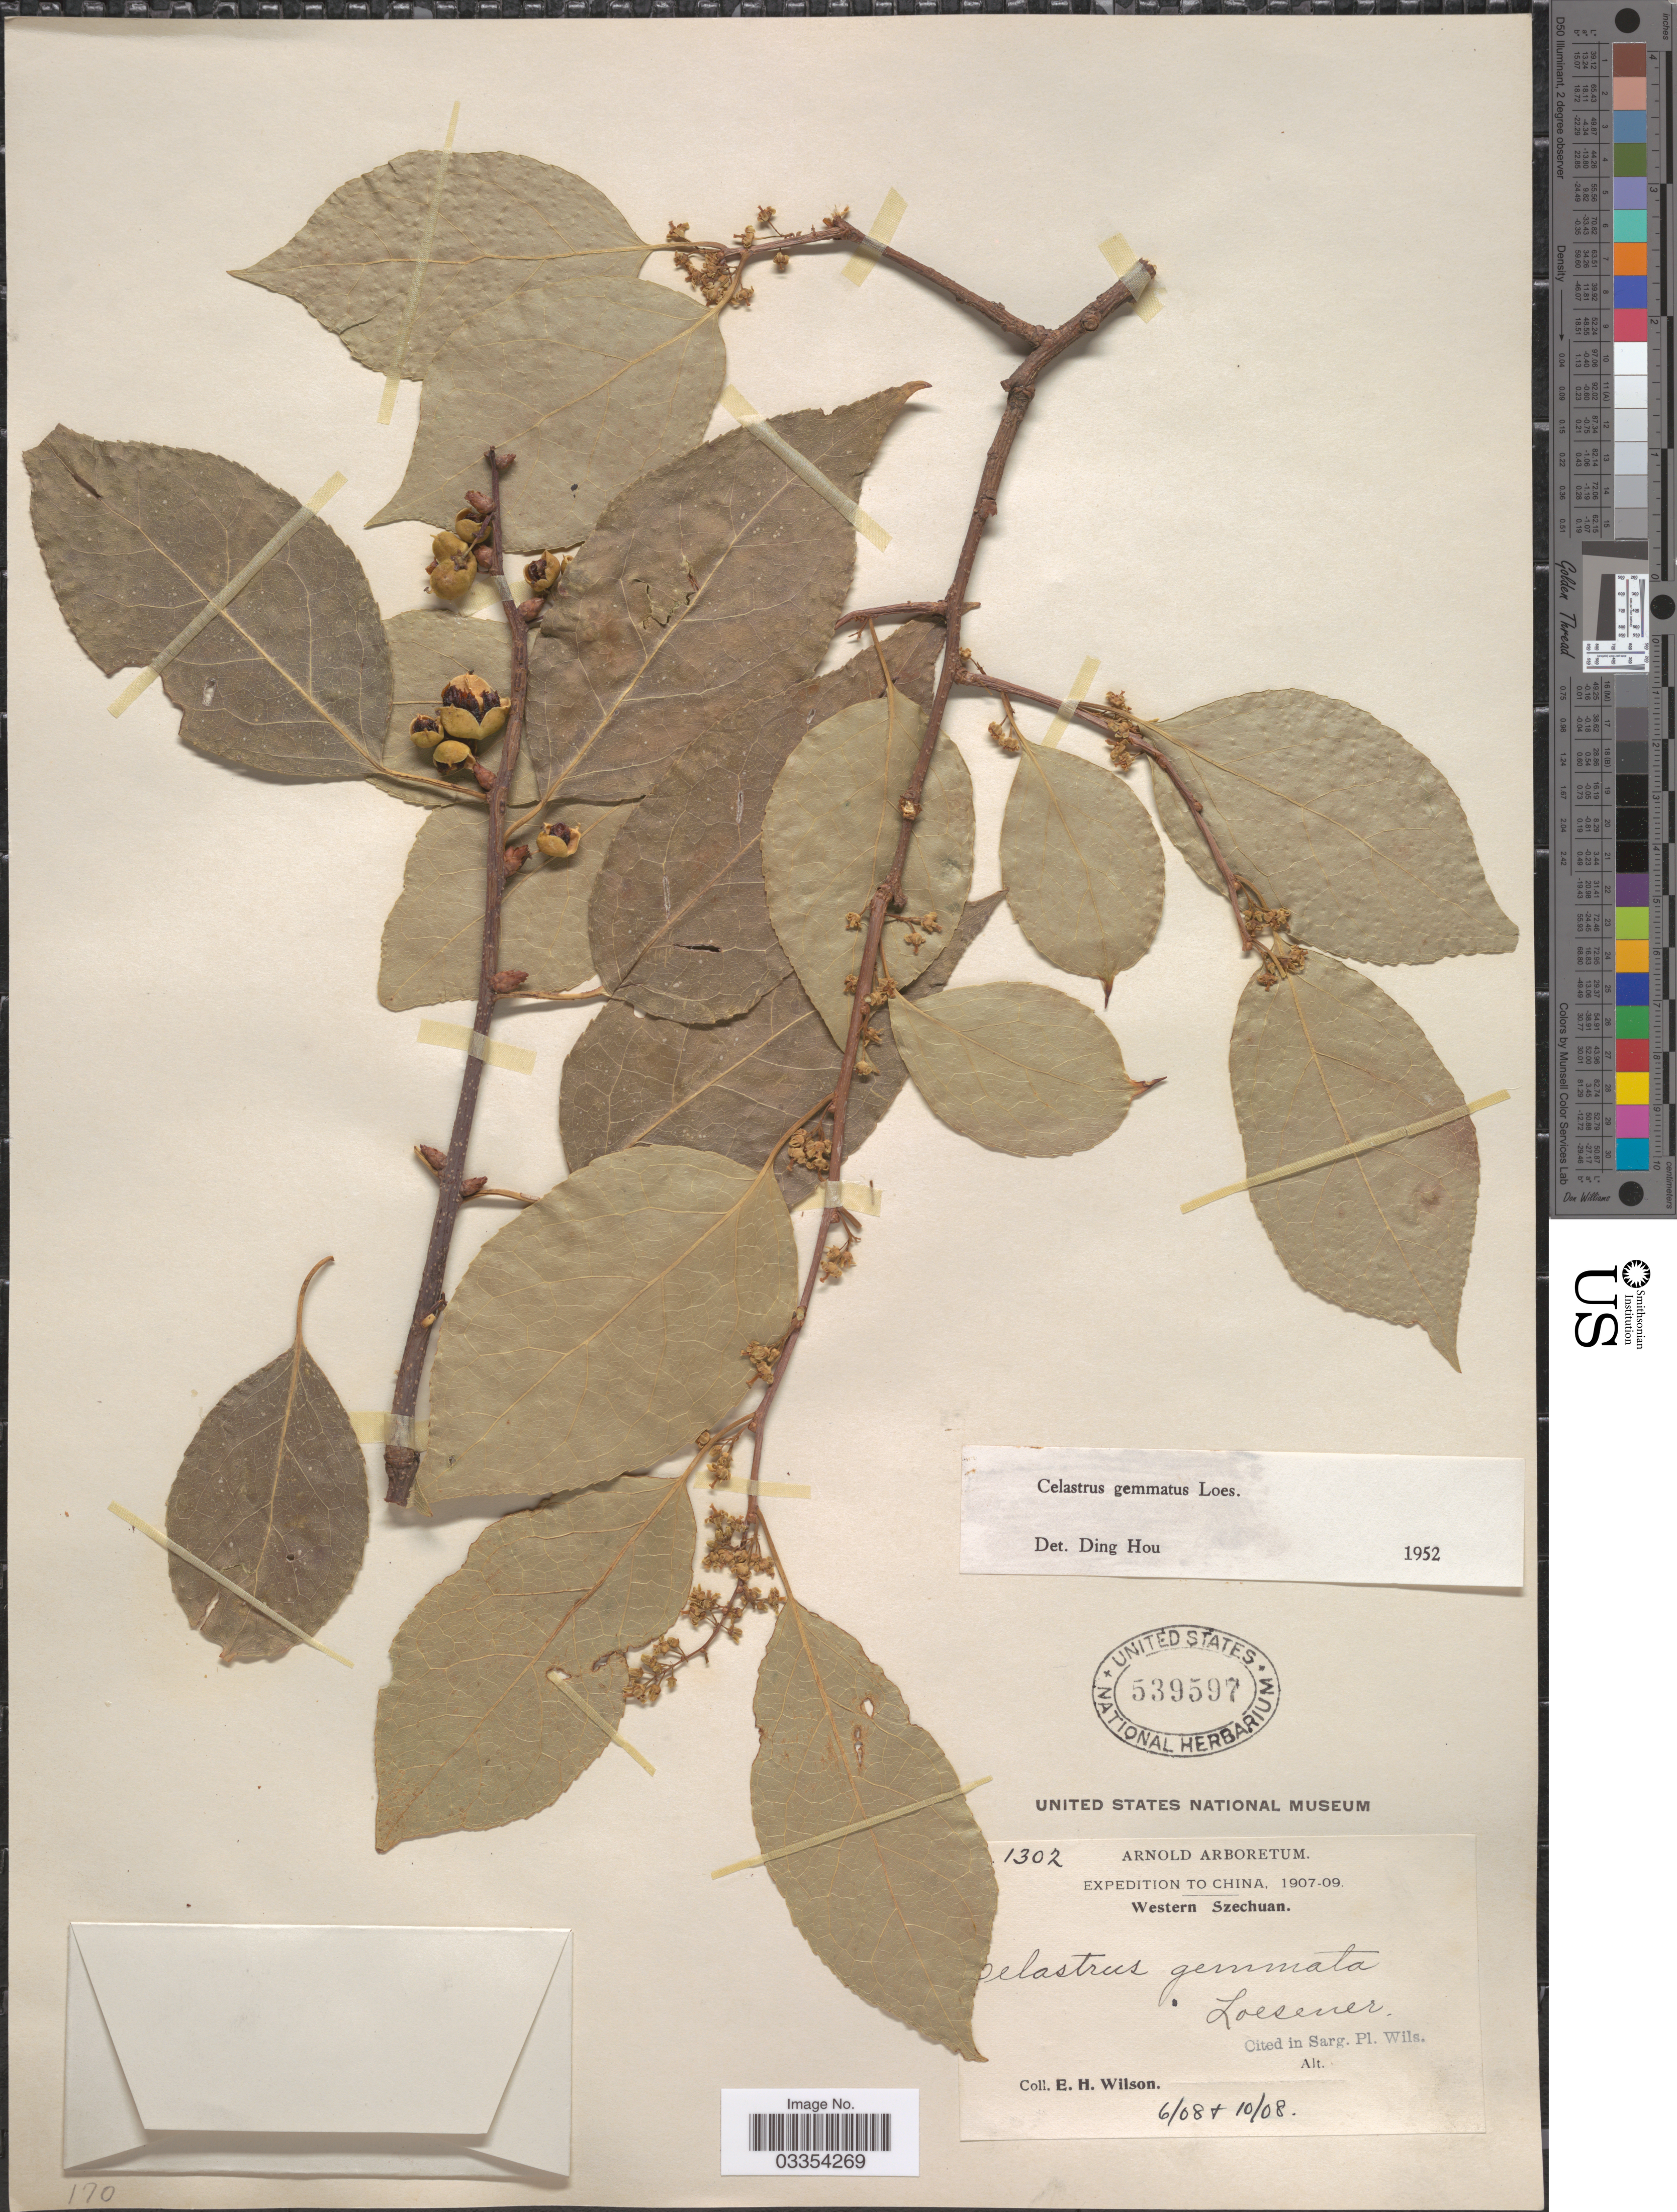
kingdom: Plantae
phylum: Tracheophyta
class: Magnoliopsida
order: Celastrales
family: Celastraceae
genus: Celastrus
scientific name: Celastrus gemmatus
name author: Loes.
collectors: E. Wilson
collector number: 1302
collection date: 1908-06/1908-10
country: China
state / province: Sichuan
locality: Western Szechuan.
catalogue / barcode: US 539597